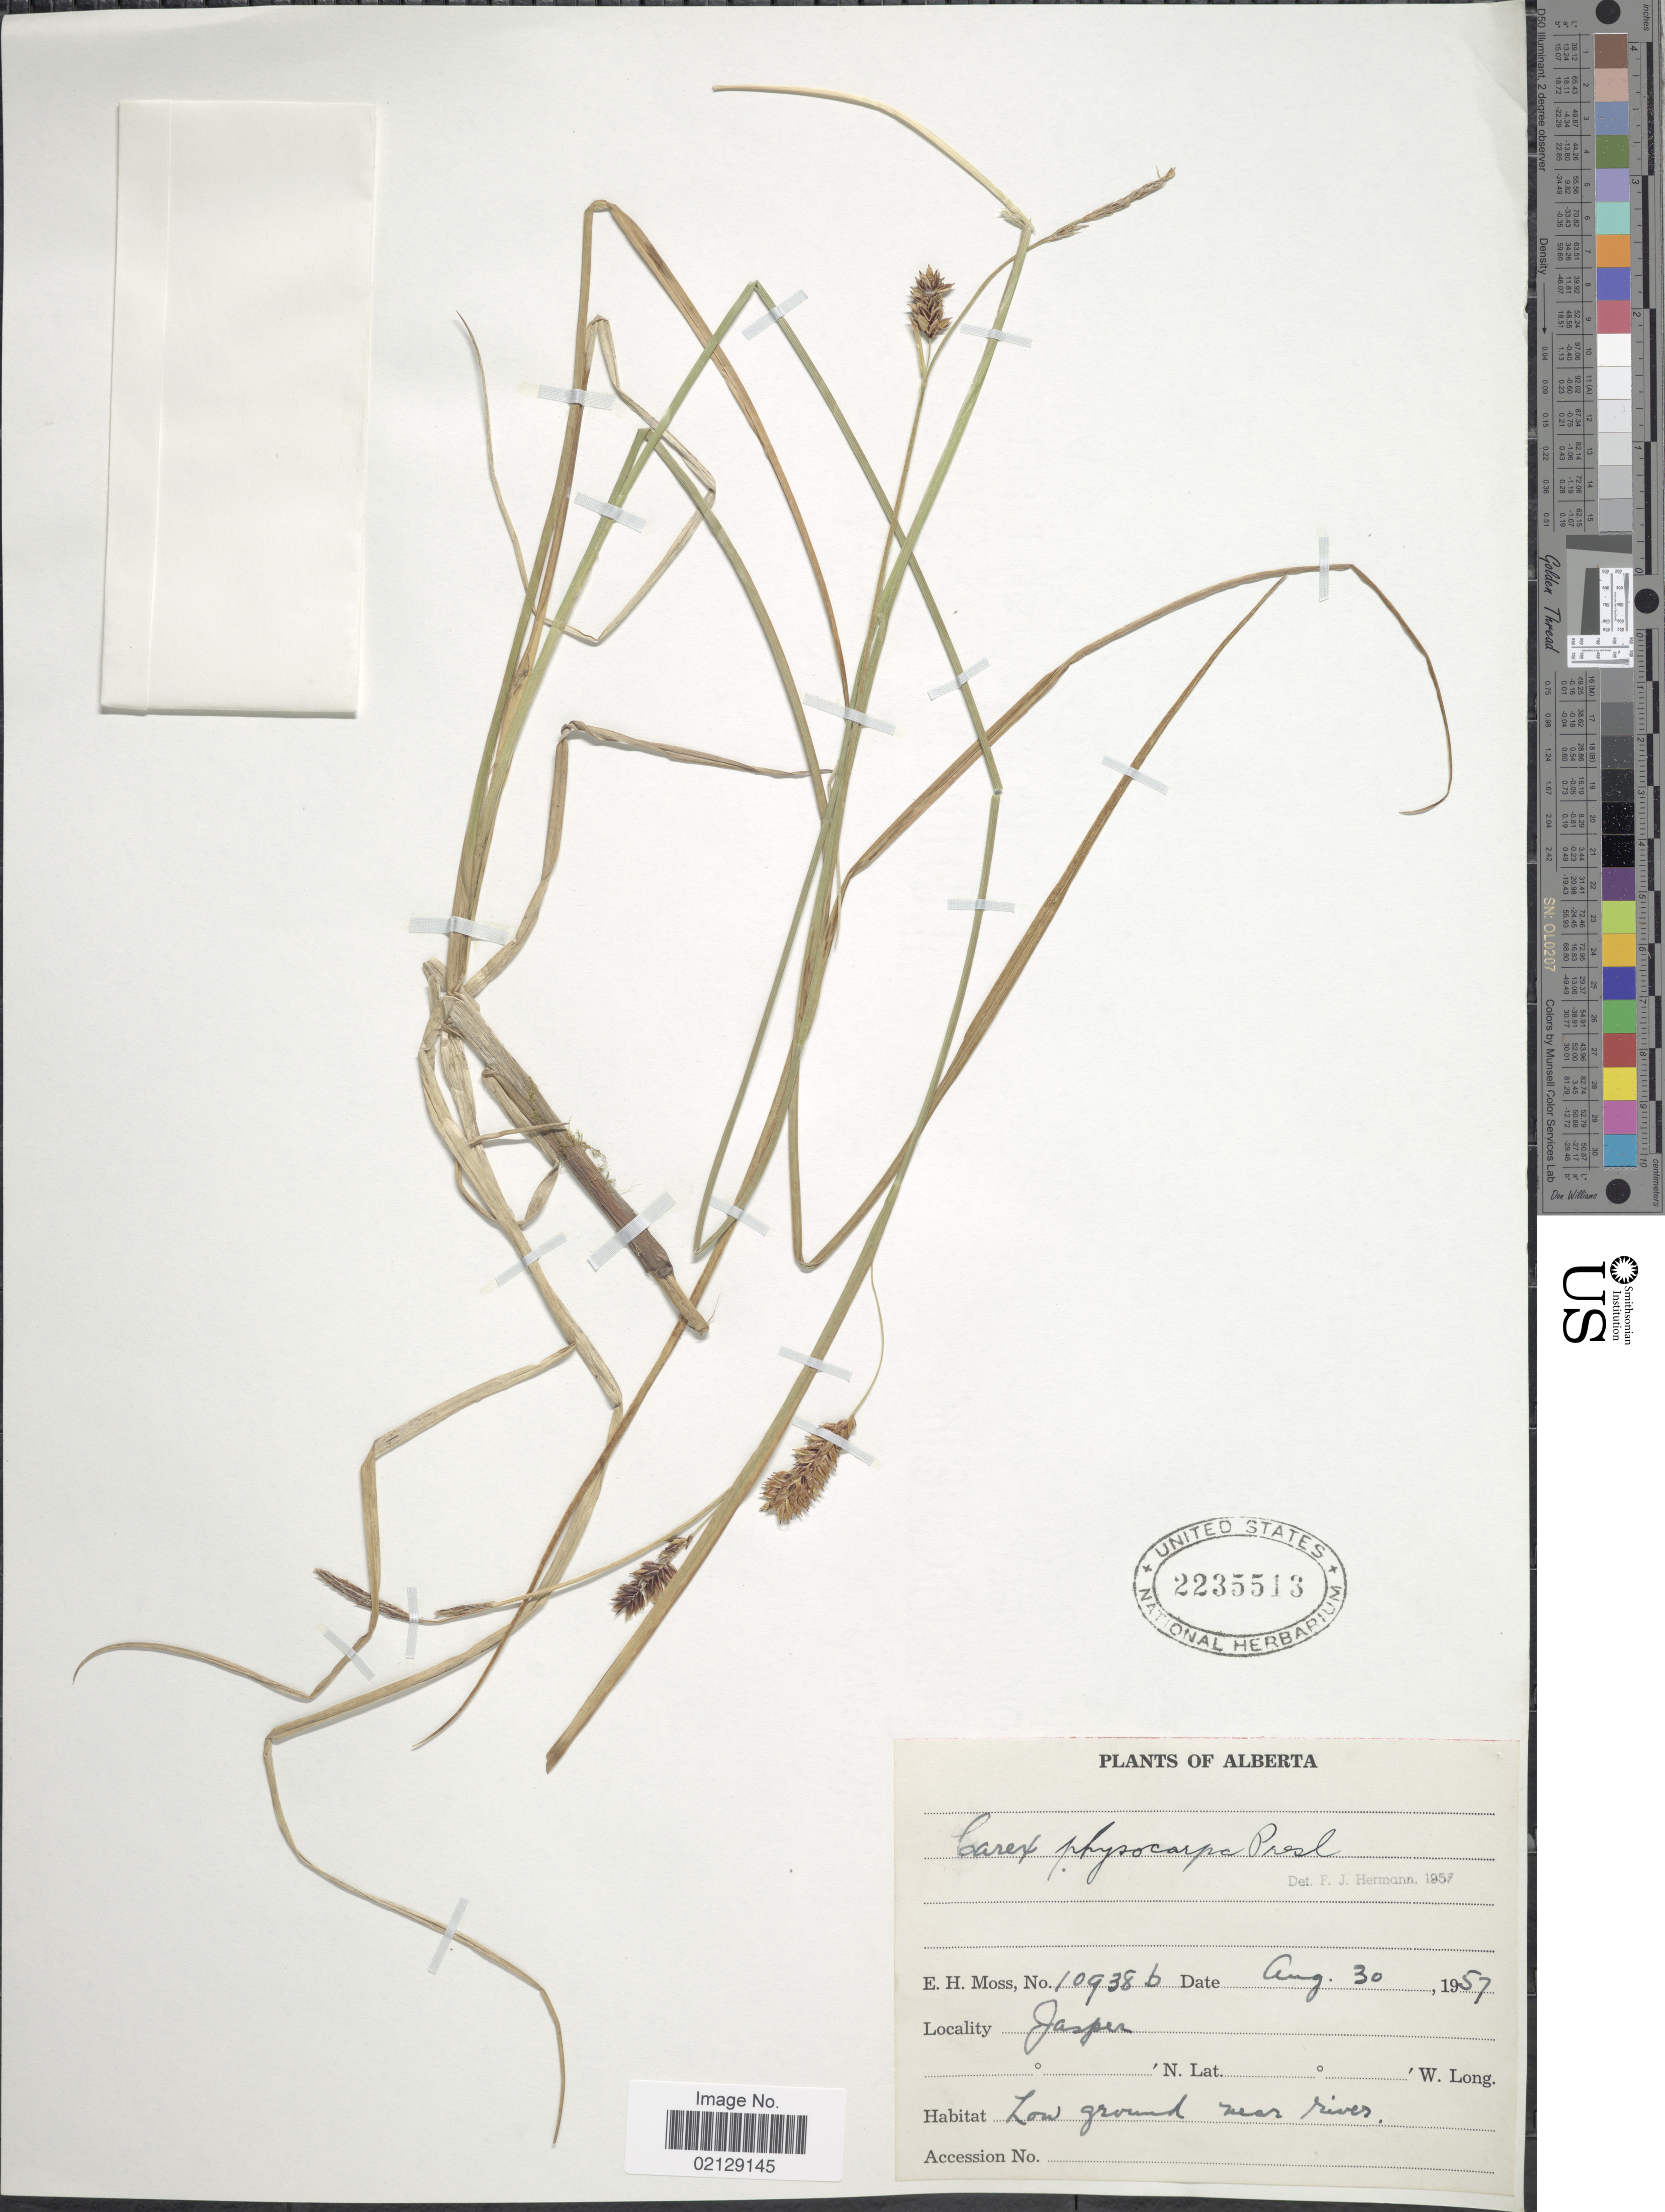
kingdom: Plantae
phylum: Tracheophyta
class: Liliopsida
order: Poales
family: Cyperaceae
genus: Carex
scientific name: Carex saxatilis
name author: L.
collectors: E. Moss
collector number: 10938b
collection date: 1957-08-30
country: Canada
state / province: Alberta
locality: Jasper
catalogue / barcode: US 2235513